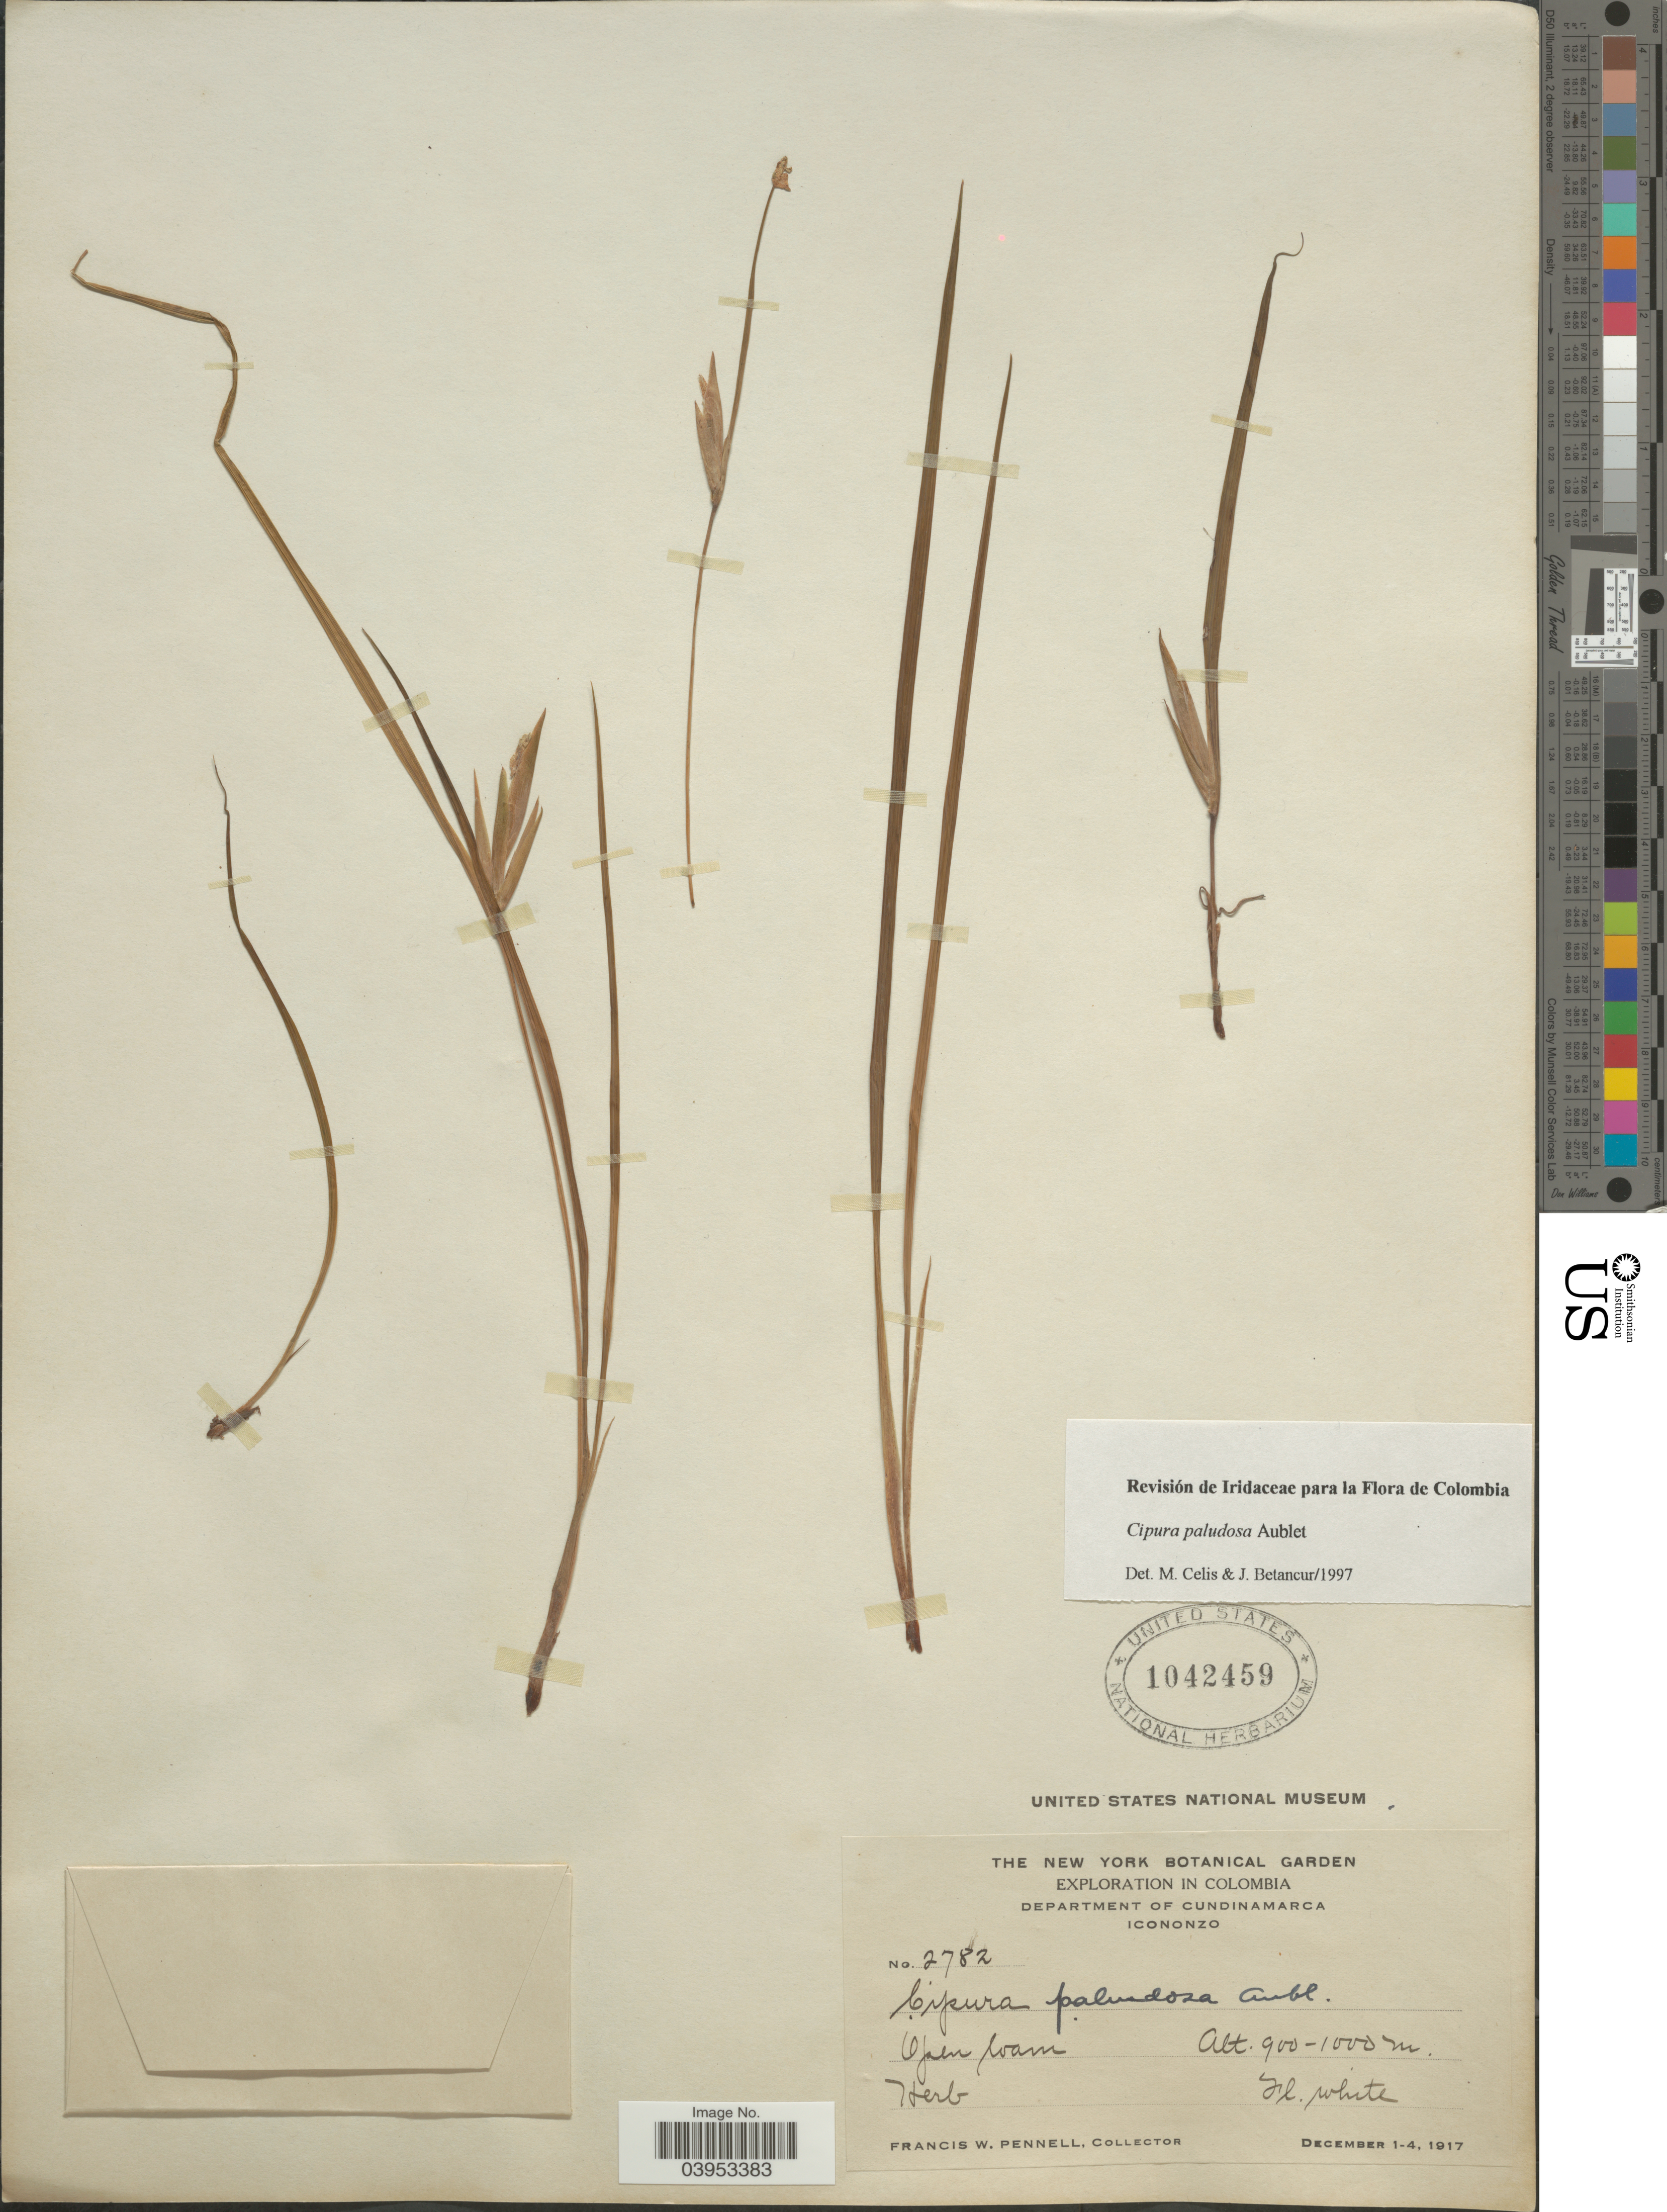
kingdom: Plantae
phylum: Tracheophyta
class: Liliopsida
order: Asparagales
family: Iridaceae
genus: Cipura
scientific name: Cipura paludosa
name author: Aubl.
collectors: F. W. Pennell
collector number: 2782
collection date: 1917-12-01/1917-12-04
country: Colombia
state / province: Cundinamarca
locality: Department of Cundinamarca. Icononzo.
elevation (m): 900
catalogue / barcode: US 1042459